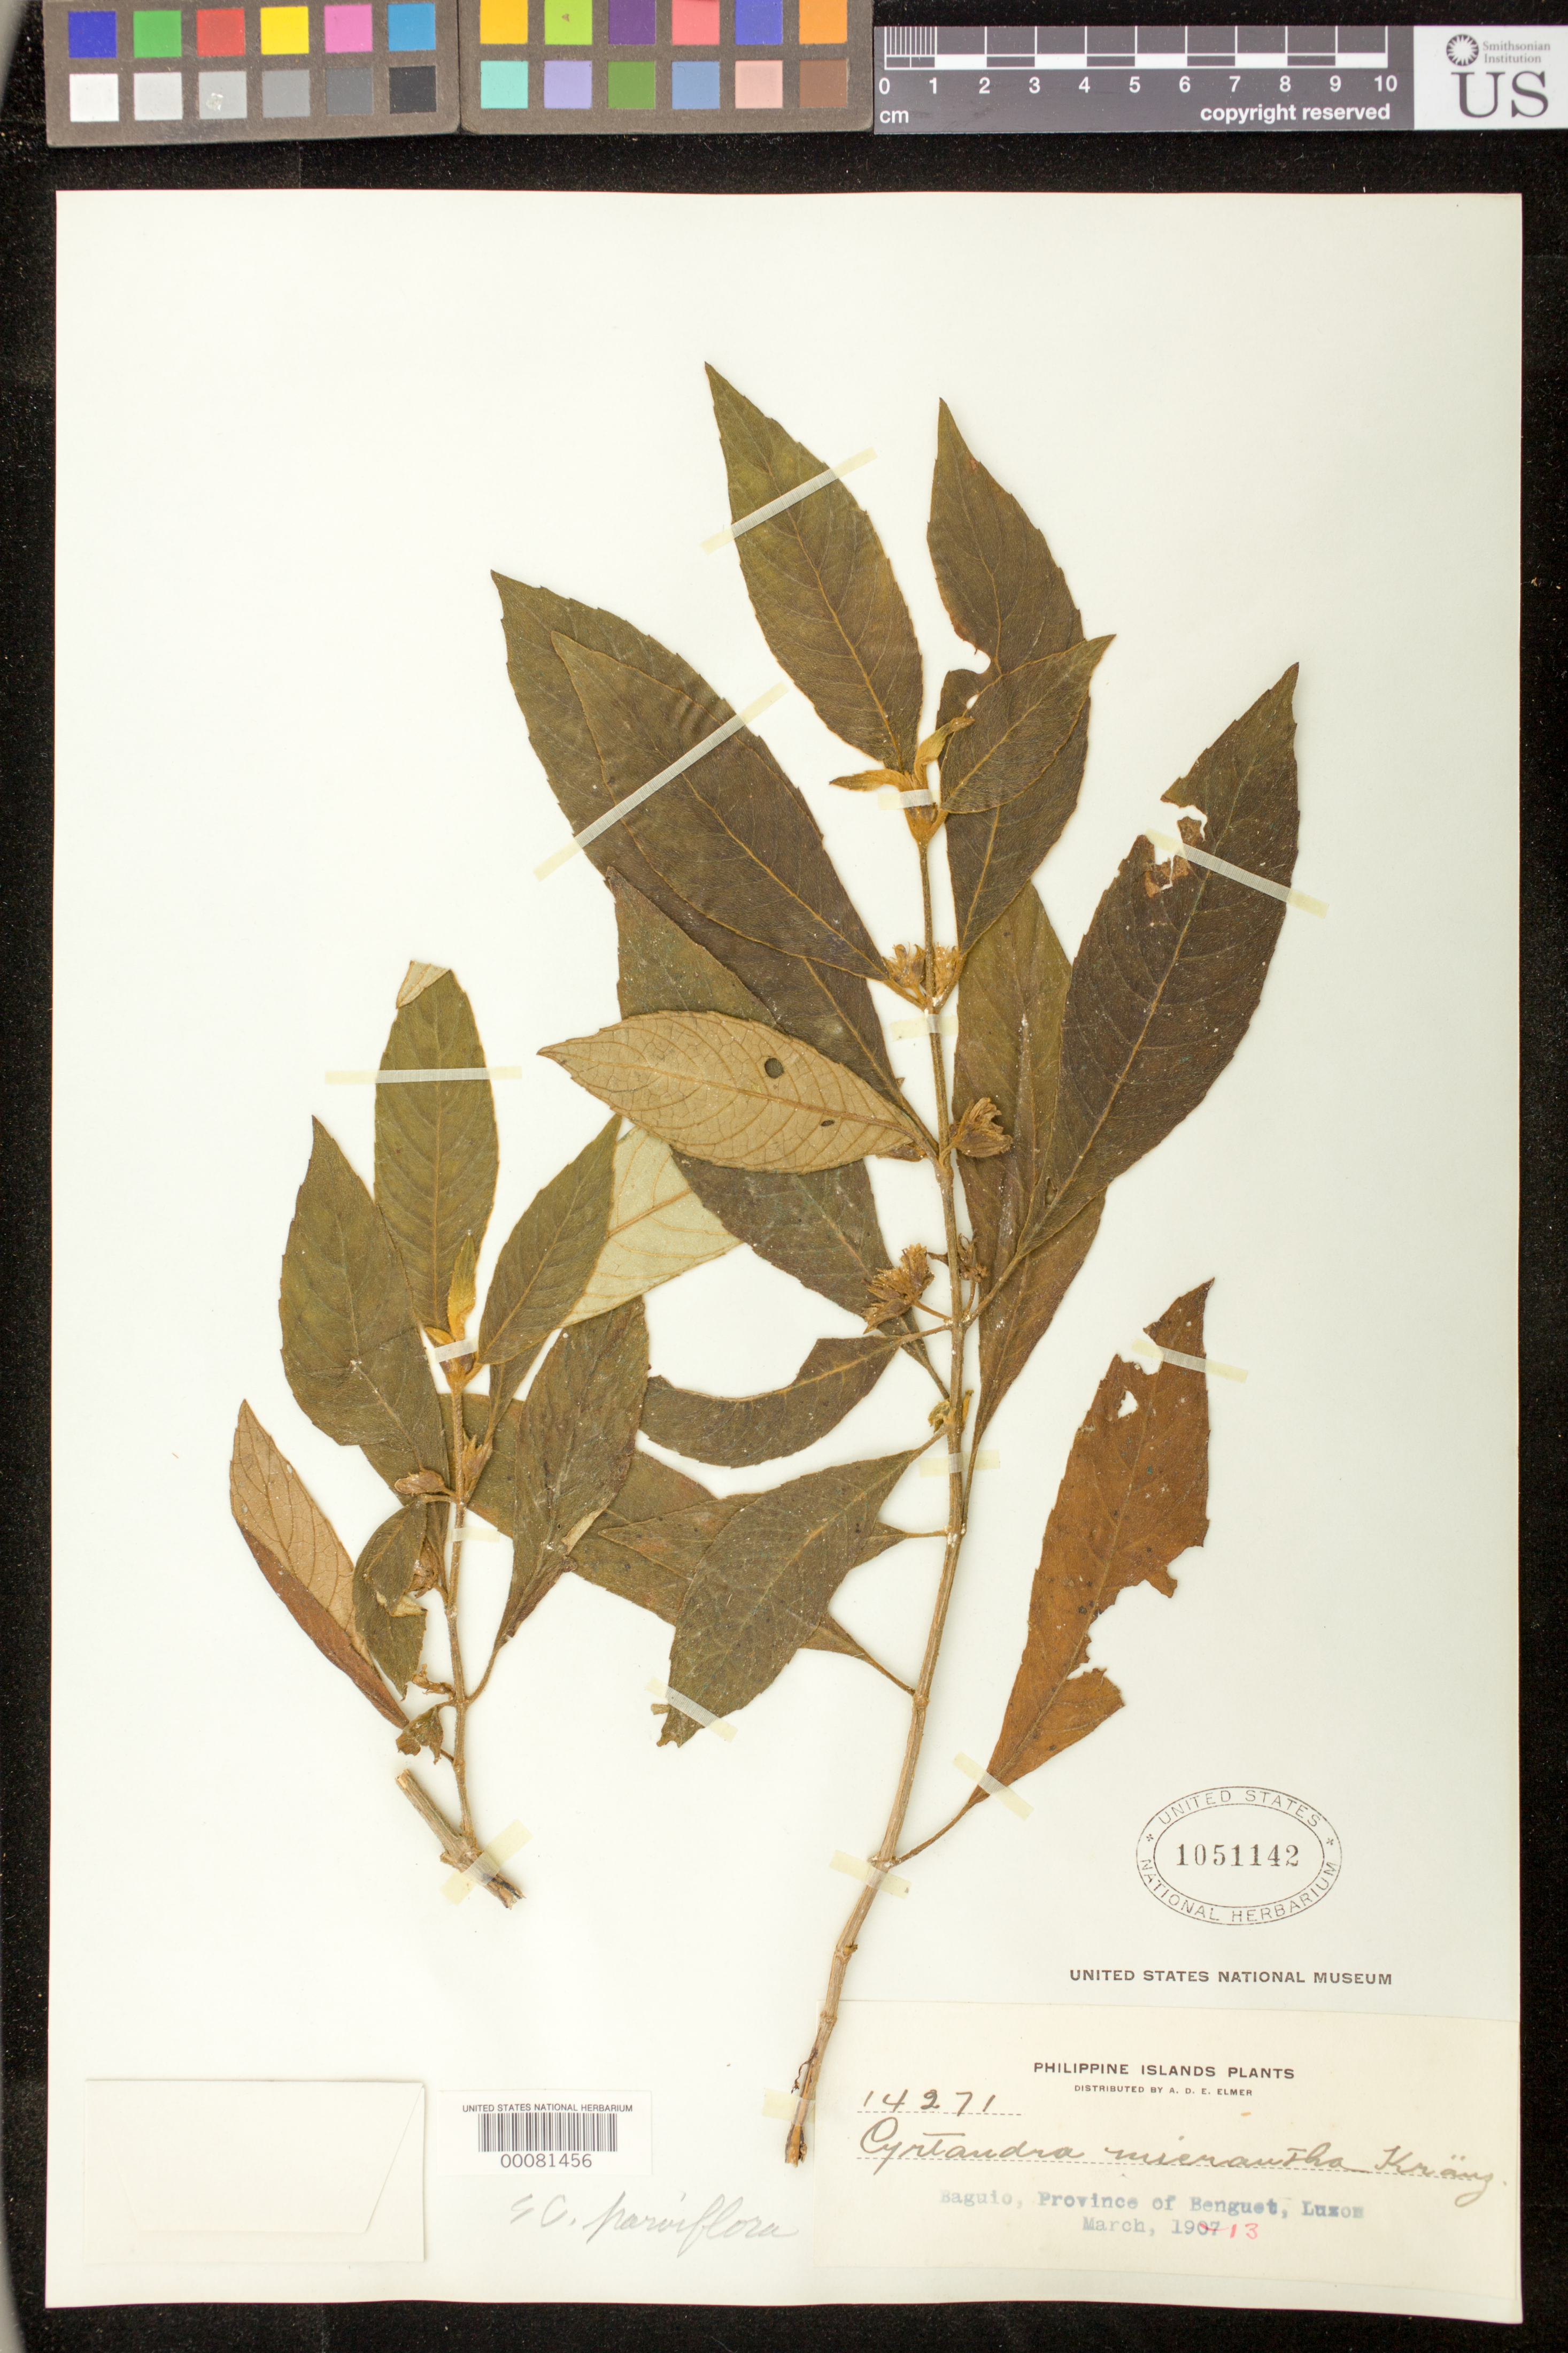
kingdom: Plantae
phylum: Tracheophyta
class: Magnoliopsida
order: Lamiales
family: Gesneriaceae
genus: Cyrtandra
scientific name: Cyrtandra micrantha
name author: Kraenzl.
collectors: A. D. E. Elmer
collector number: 14271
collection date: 1913-03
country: Philippines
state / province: Cordillera (Administrative Region)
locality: Baguio, Province of Benguet, Luzon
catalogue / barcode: US 1051142